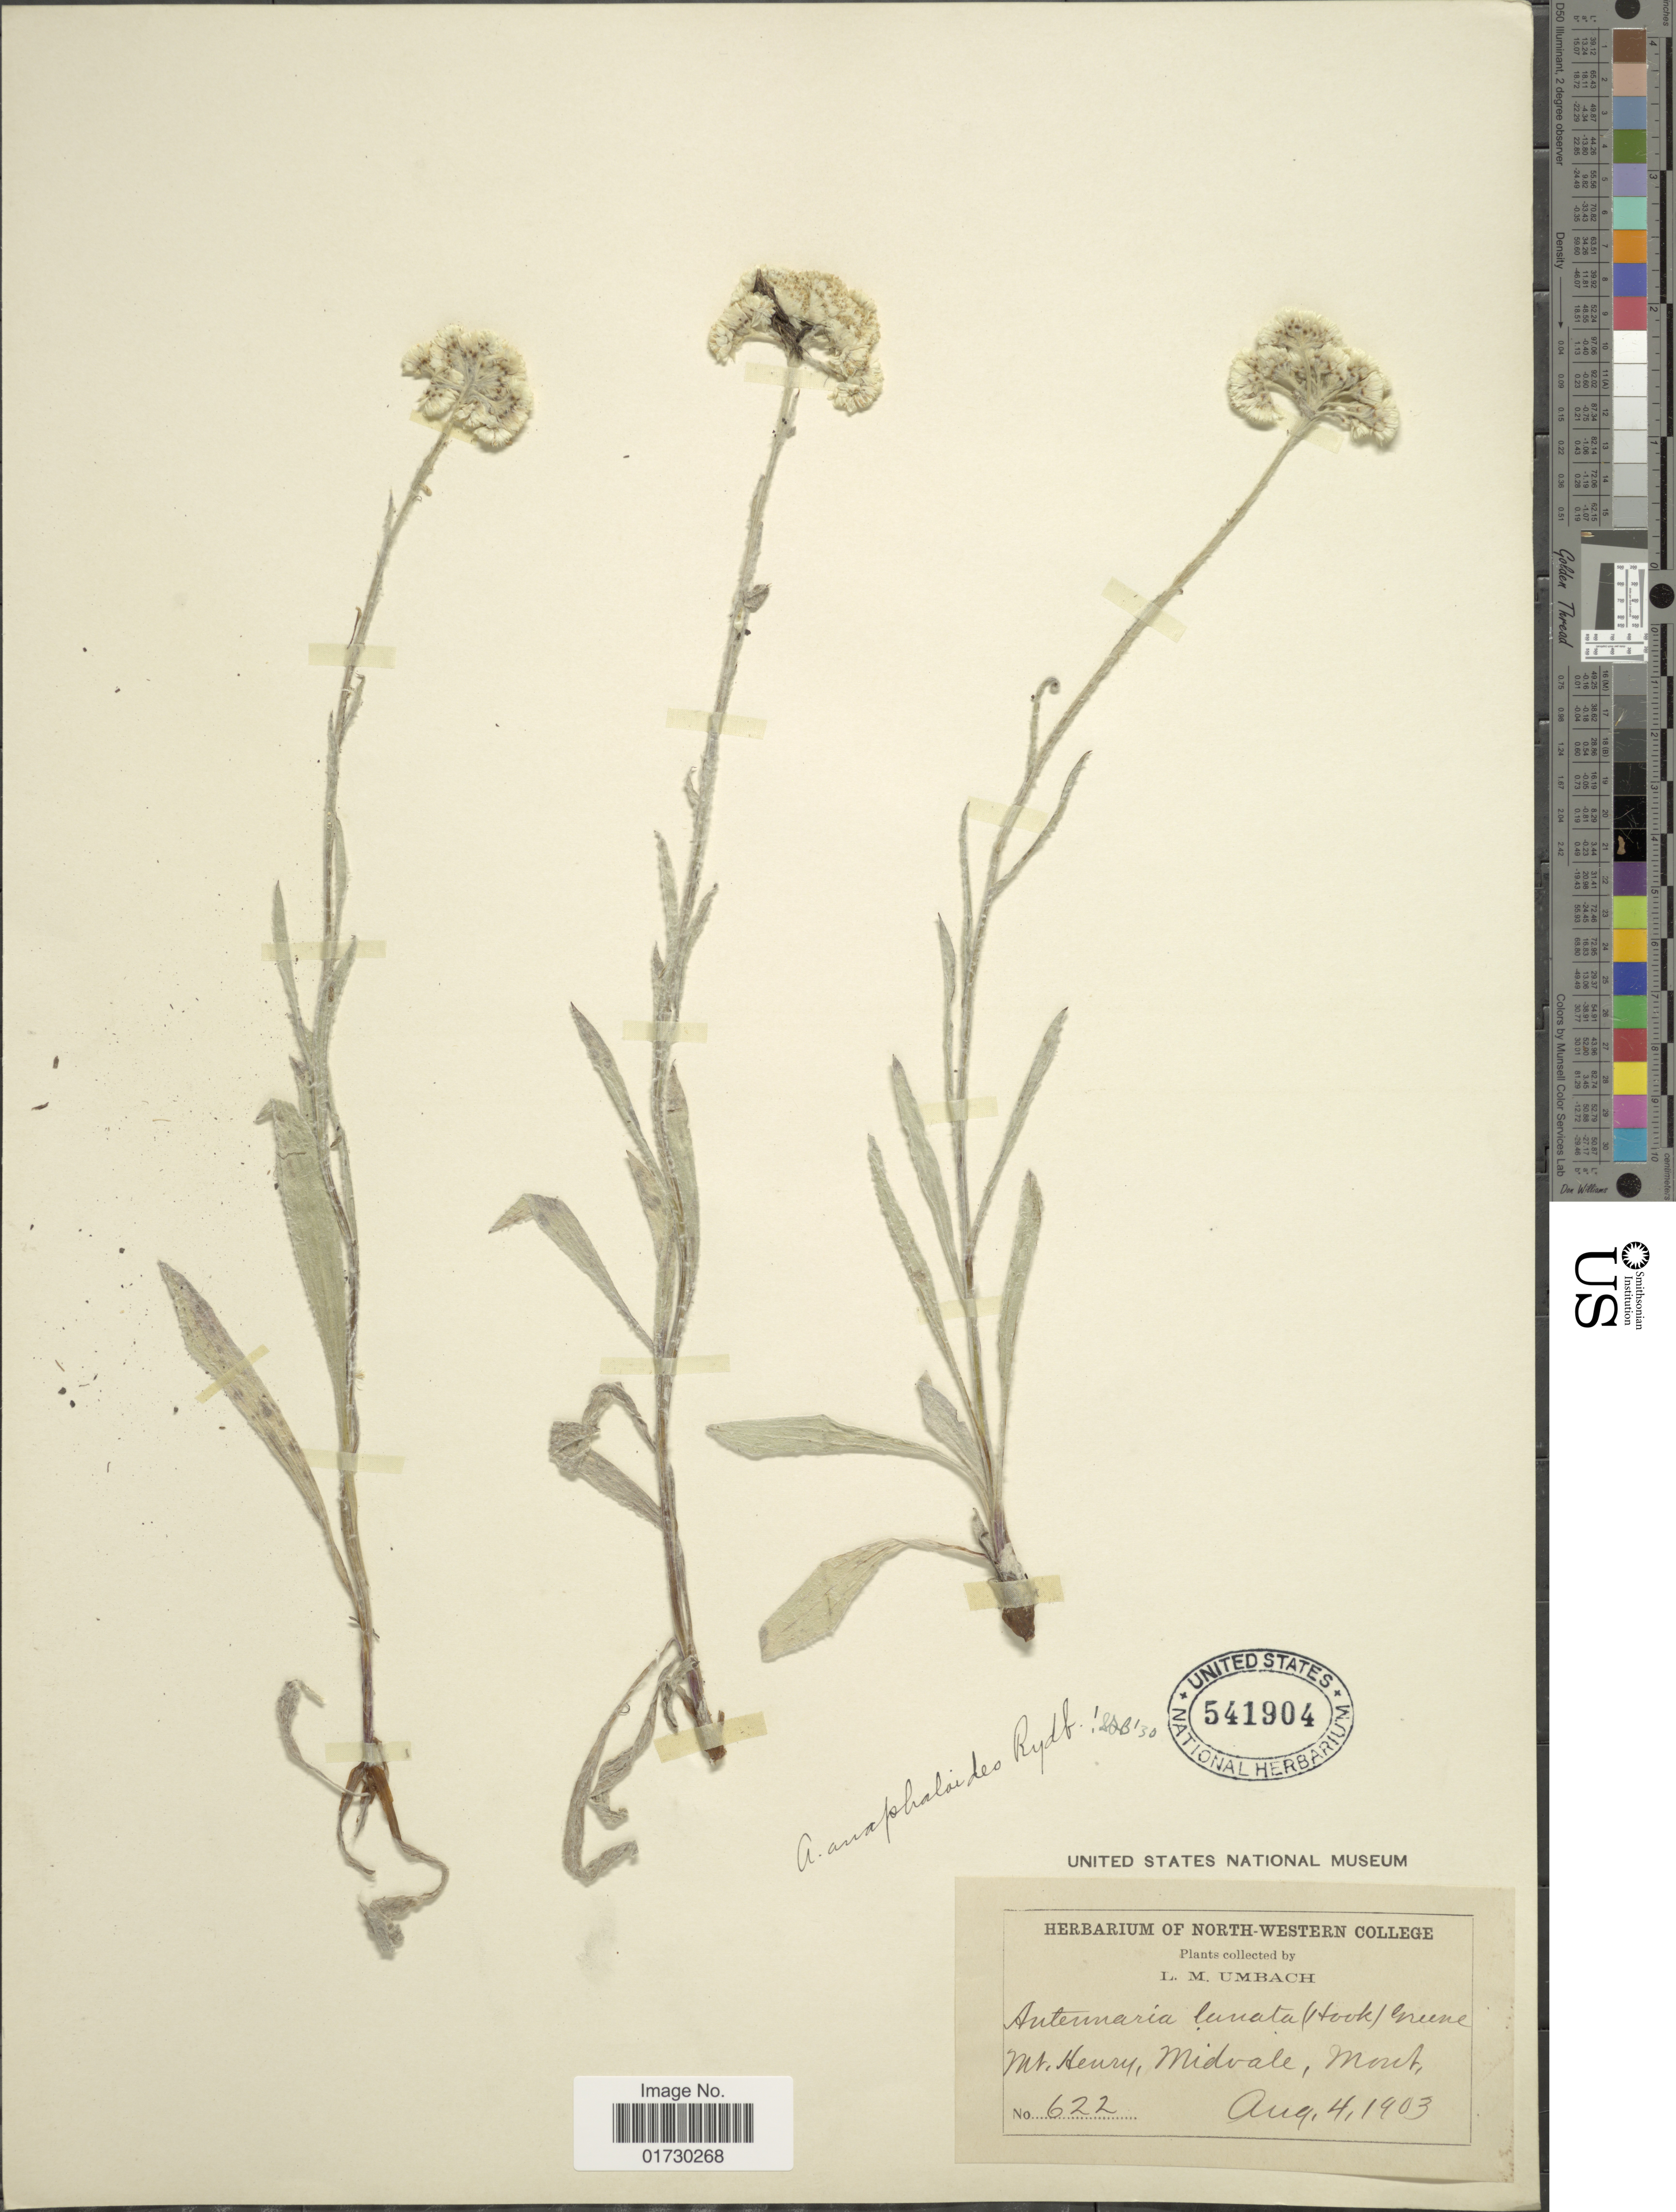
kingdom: Plantae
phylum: Tracheophyta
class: Magnoliopsida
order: Asterales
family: Asteraceae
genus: Antennaria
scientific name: Antennaria anaphaloides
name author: Rydb.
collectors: L. M. Umbach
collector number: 622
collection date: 1903-08-04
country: United States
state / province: Montana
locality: Mt. Henry, Midvale, Mont.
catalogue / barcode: US 541904